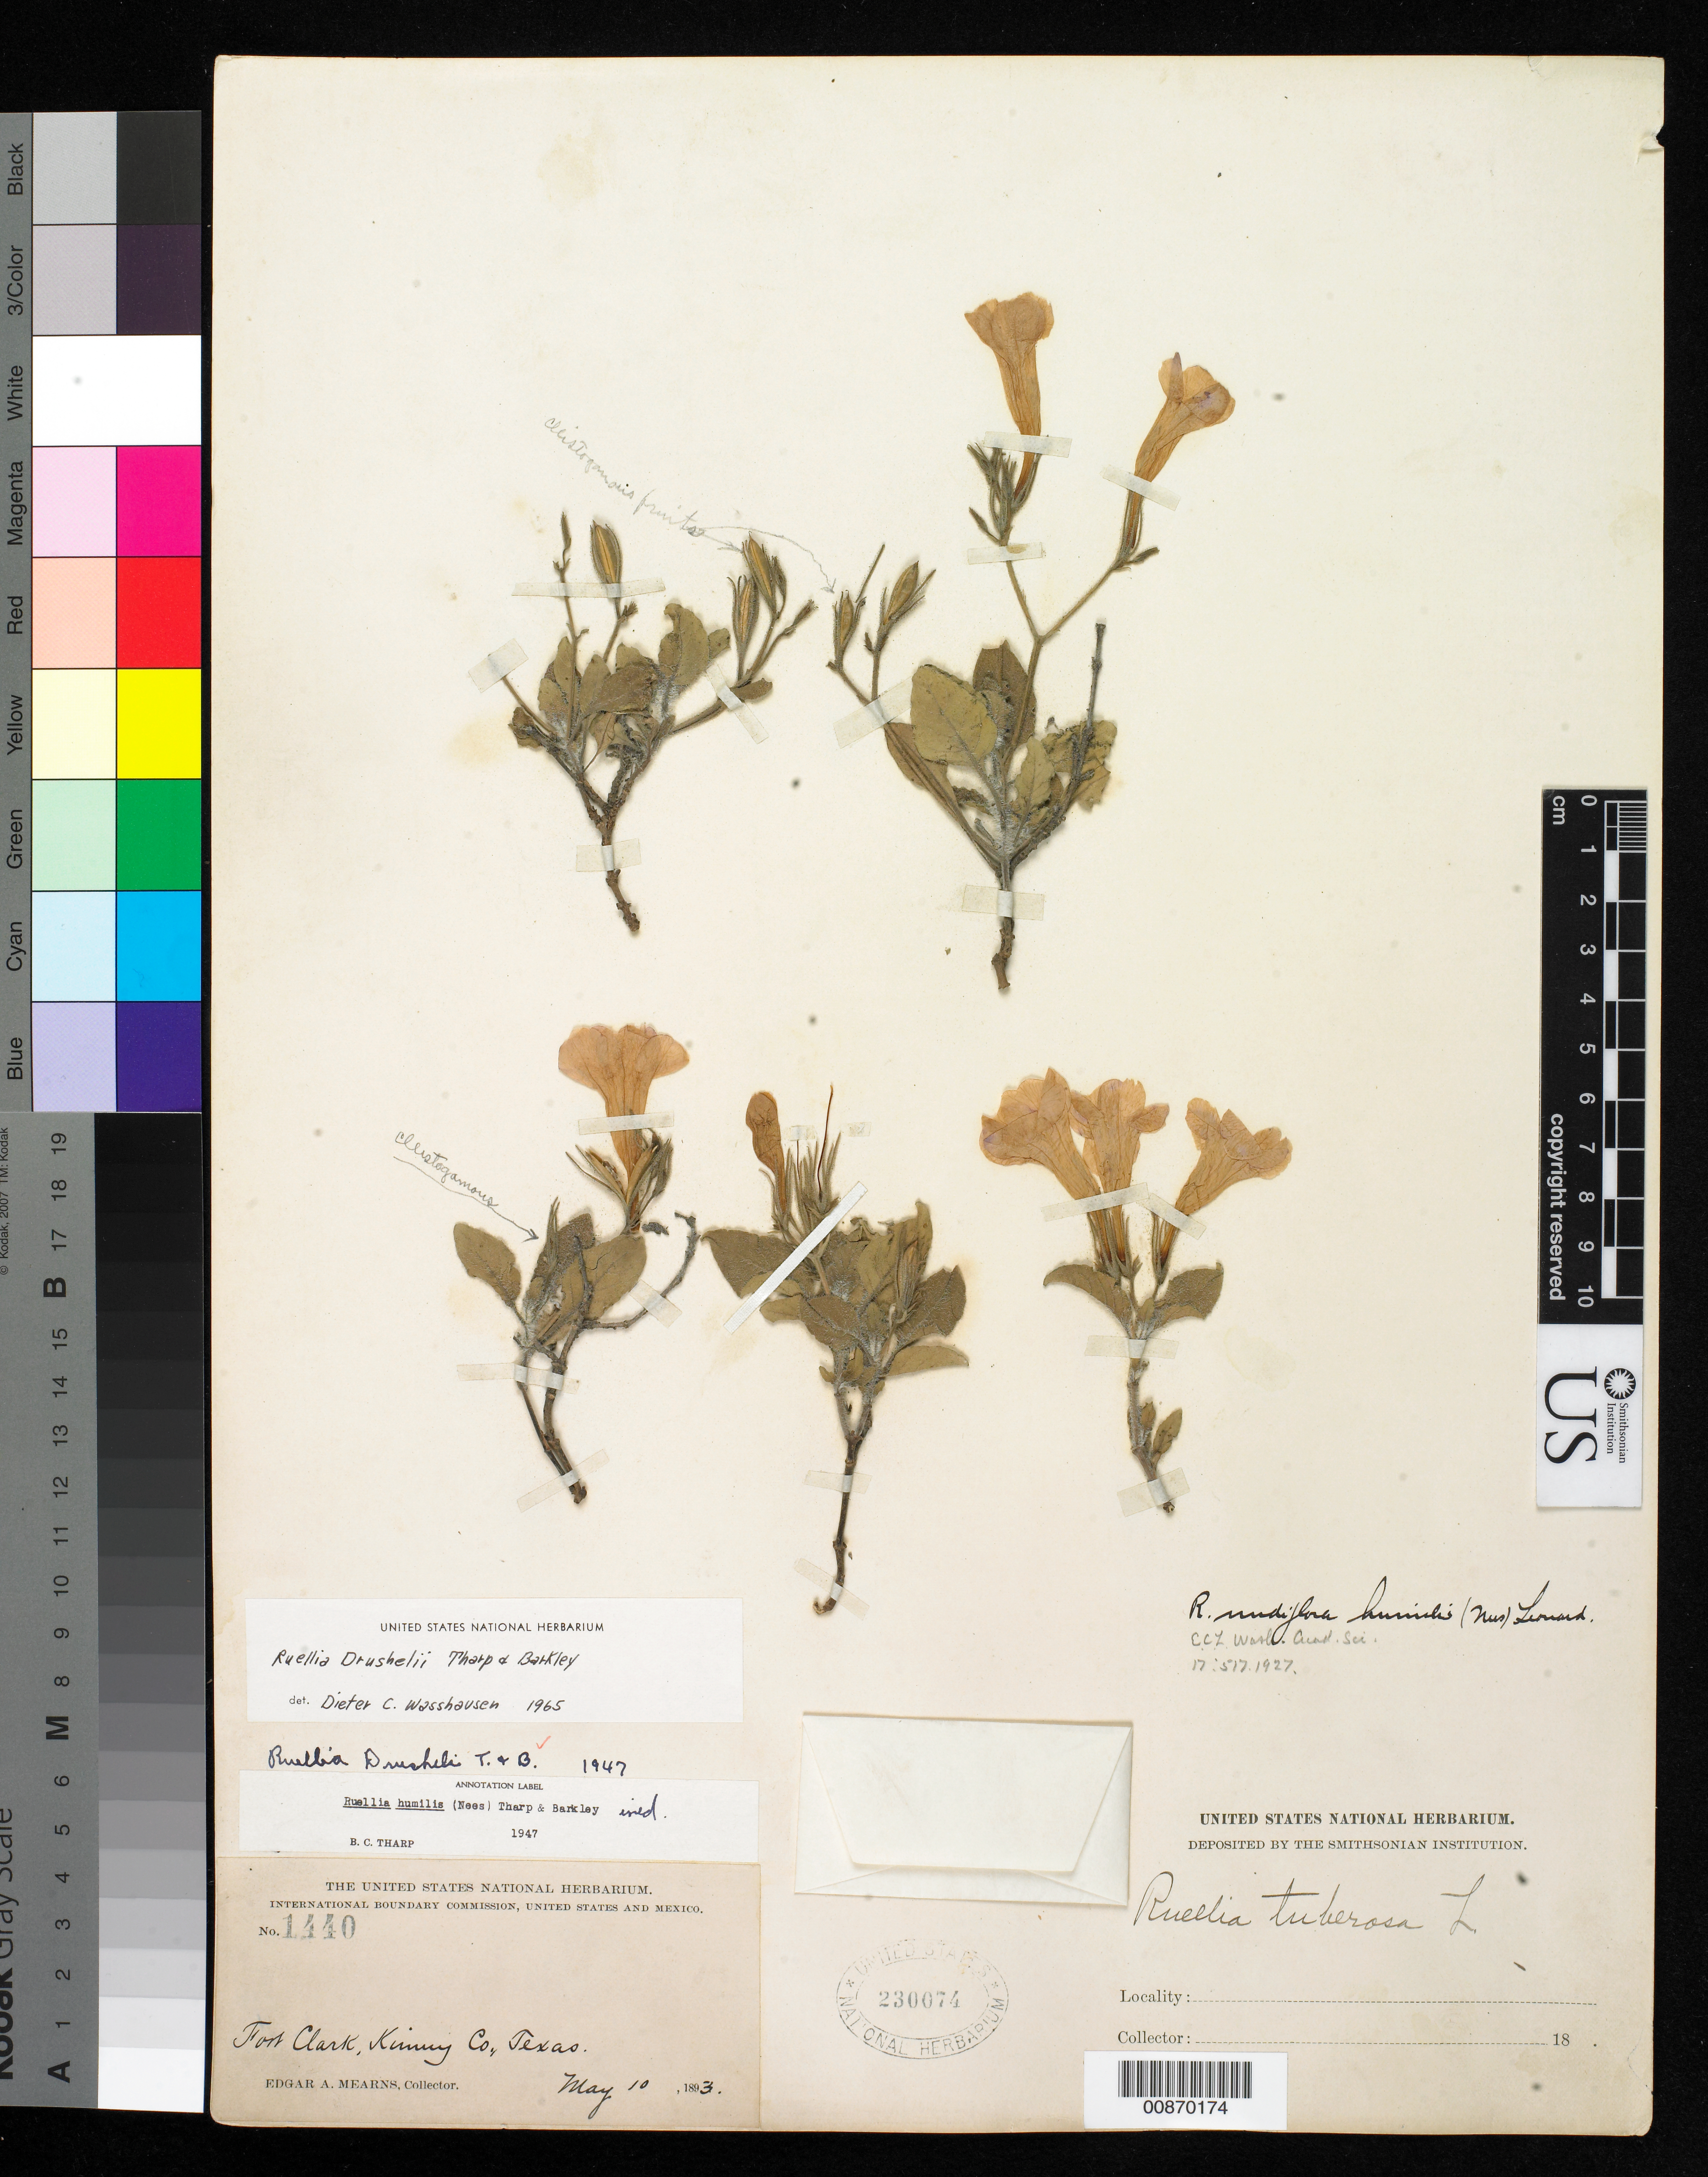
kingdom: Plantae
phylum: Tracheophyta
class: Magnoliopsida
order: Lamiales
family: Acanthaceae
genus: Ruellia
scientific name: Ruellia drushelii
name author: Tharp & F.A. Barkley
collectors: E. A. Mearns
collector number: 1440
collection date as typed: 10 May 1893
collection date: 1893-05-10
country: United States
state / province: Texas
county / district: Kinney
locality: Fort Clark, Kinney County, Texas.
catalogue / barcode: US 230074